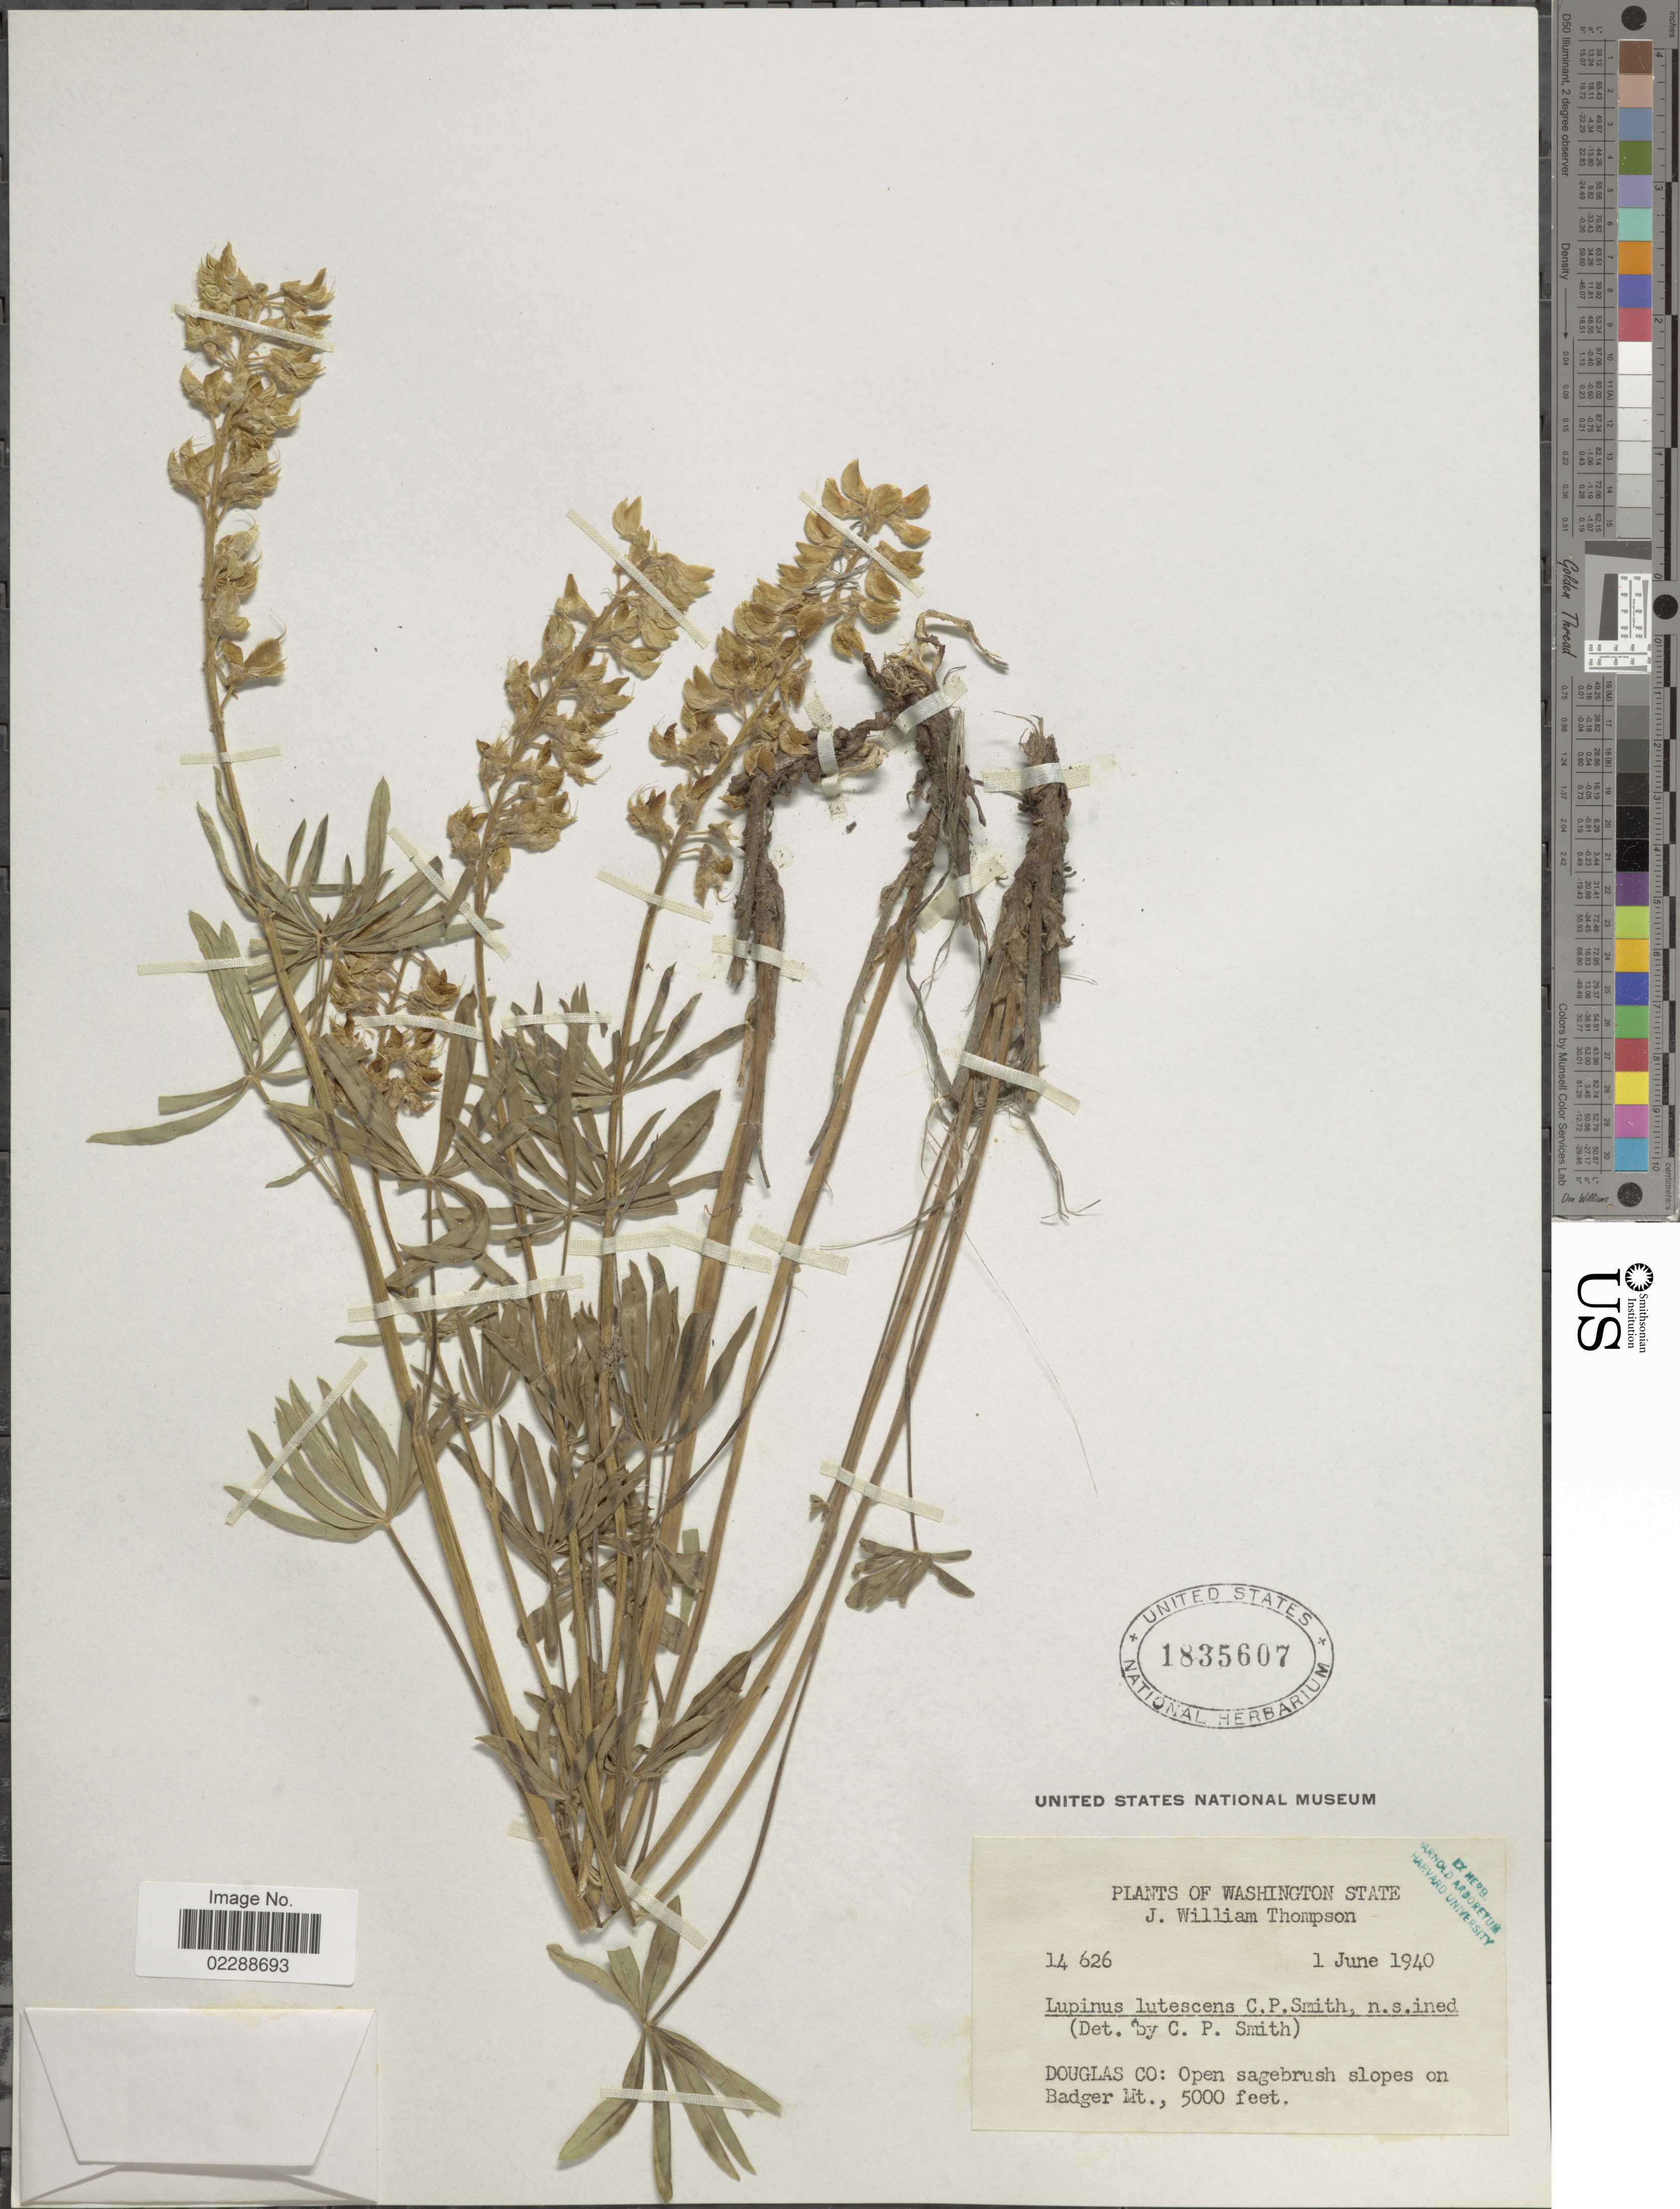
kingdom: Plantae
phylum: Tracheophyta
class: Magnoliopsida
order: Fabales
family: Fabaceae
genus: Lupinus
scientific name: Lupinus sp.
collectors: J. W. Thompson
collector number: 14626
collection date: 1940-06-01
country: United States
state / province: Washington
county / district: Douglas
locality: Washington State, Douglas Co: Open Sagebrush slopes on Badger Mt.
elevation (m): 1524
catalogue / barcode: US 1835607